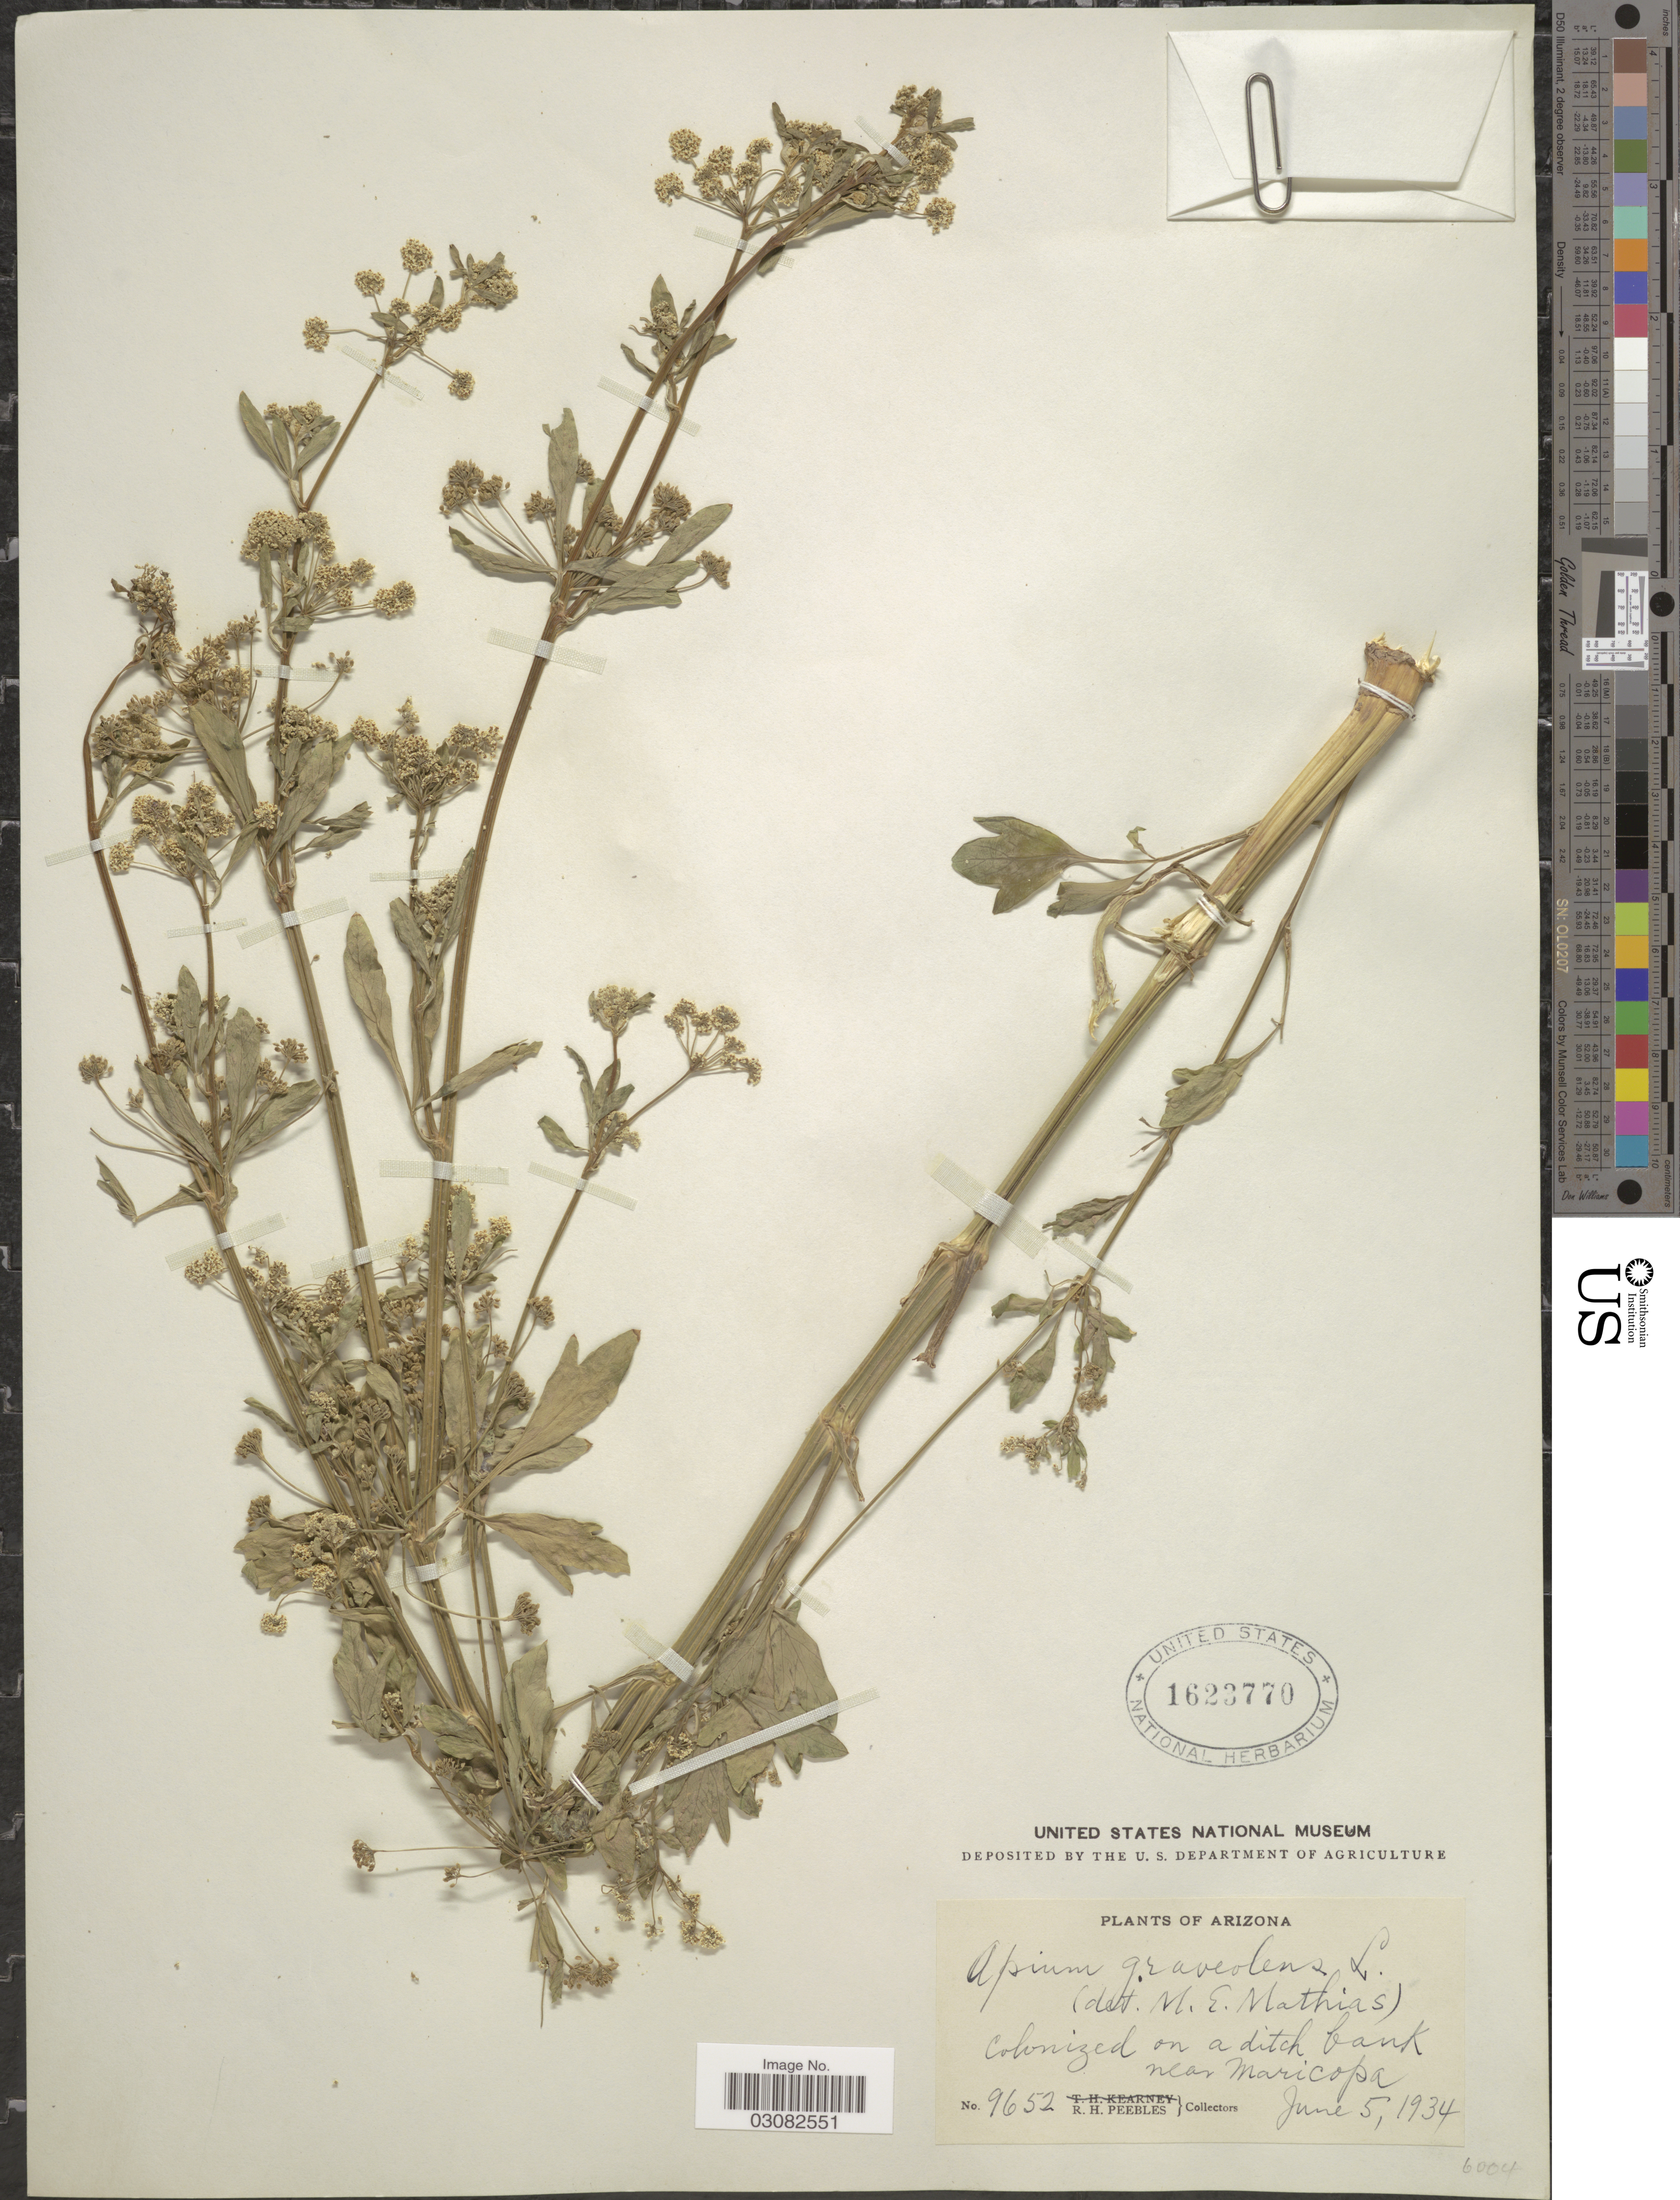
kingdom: Plantae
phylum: Tracheophyta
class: Magnoliopsida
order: Apiales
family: Apiaceae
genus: Apium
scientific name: Apium graveolens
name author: L.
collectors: R. H. Peebles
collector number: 9652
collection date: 1934-06-05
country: United States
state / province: Arizona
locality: Colonized on a ditch bank near Maricopa.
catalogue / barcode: US 1623770